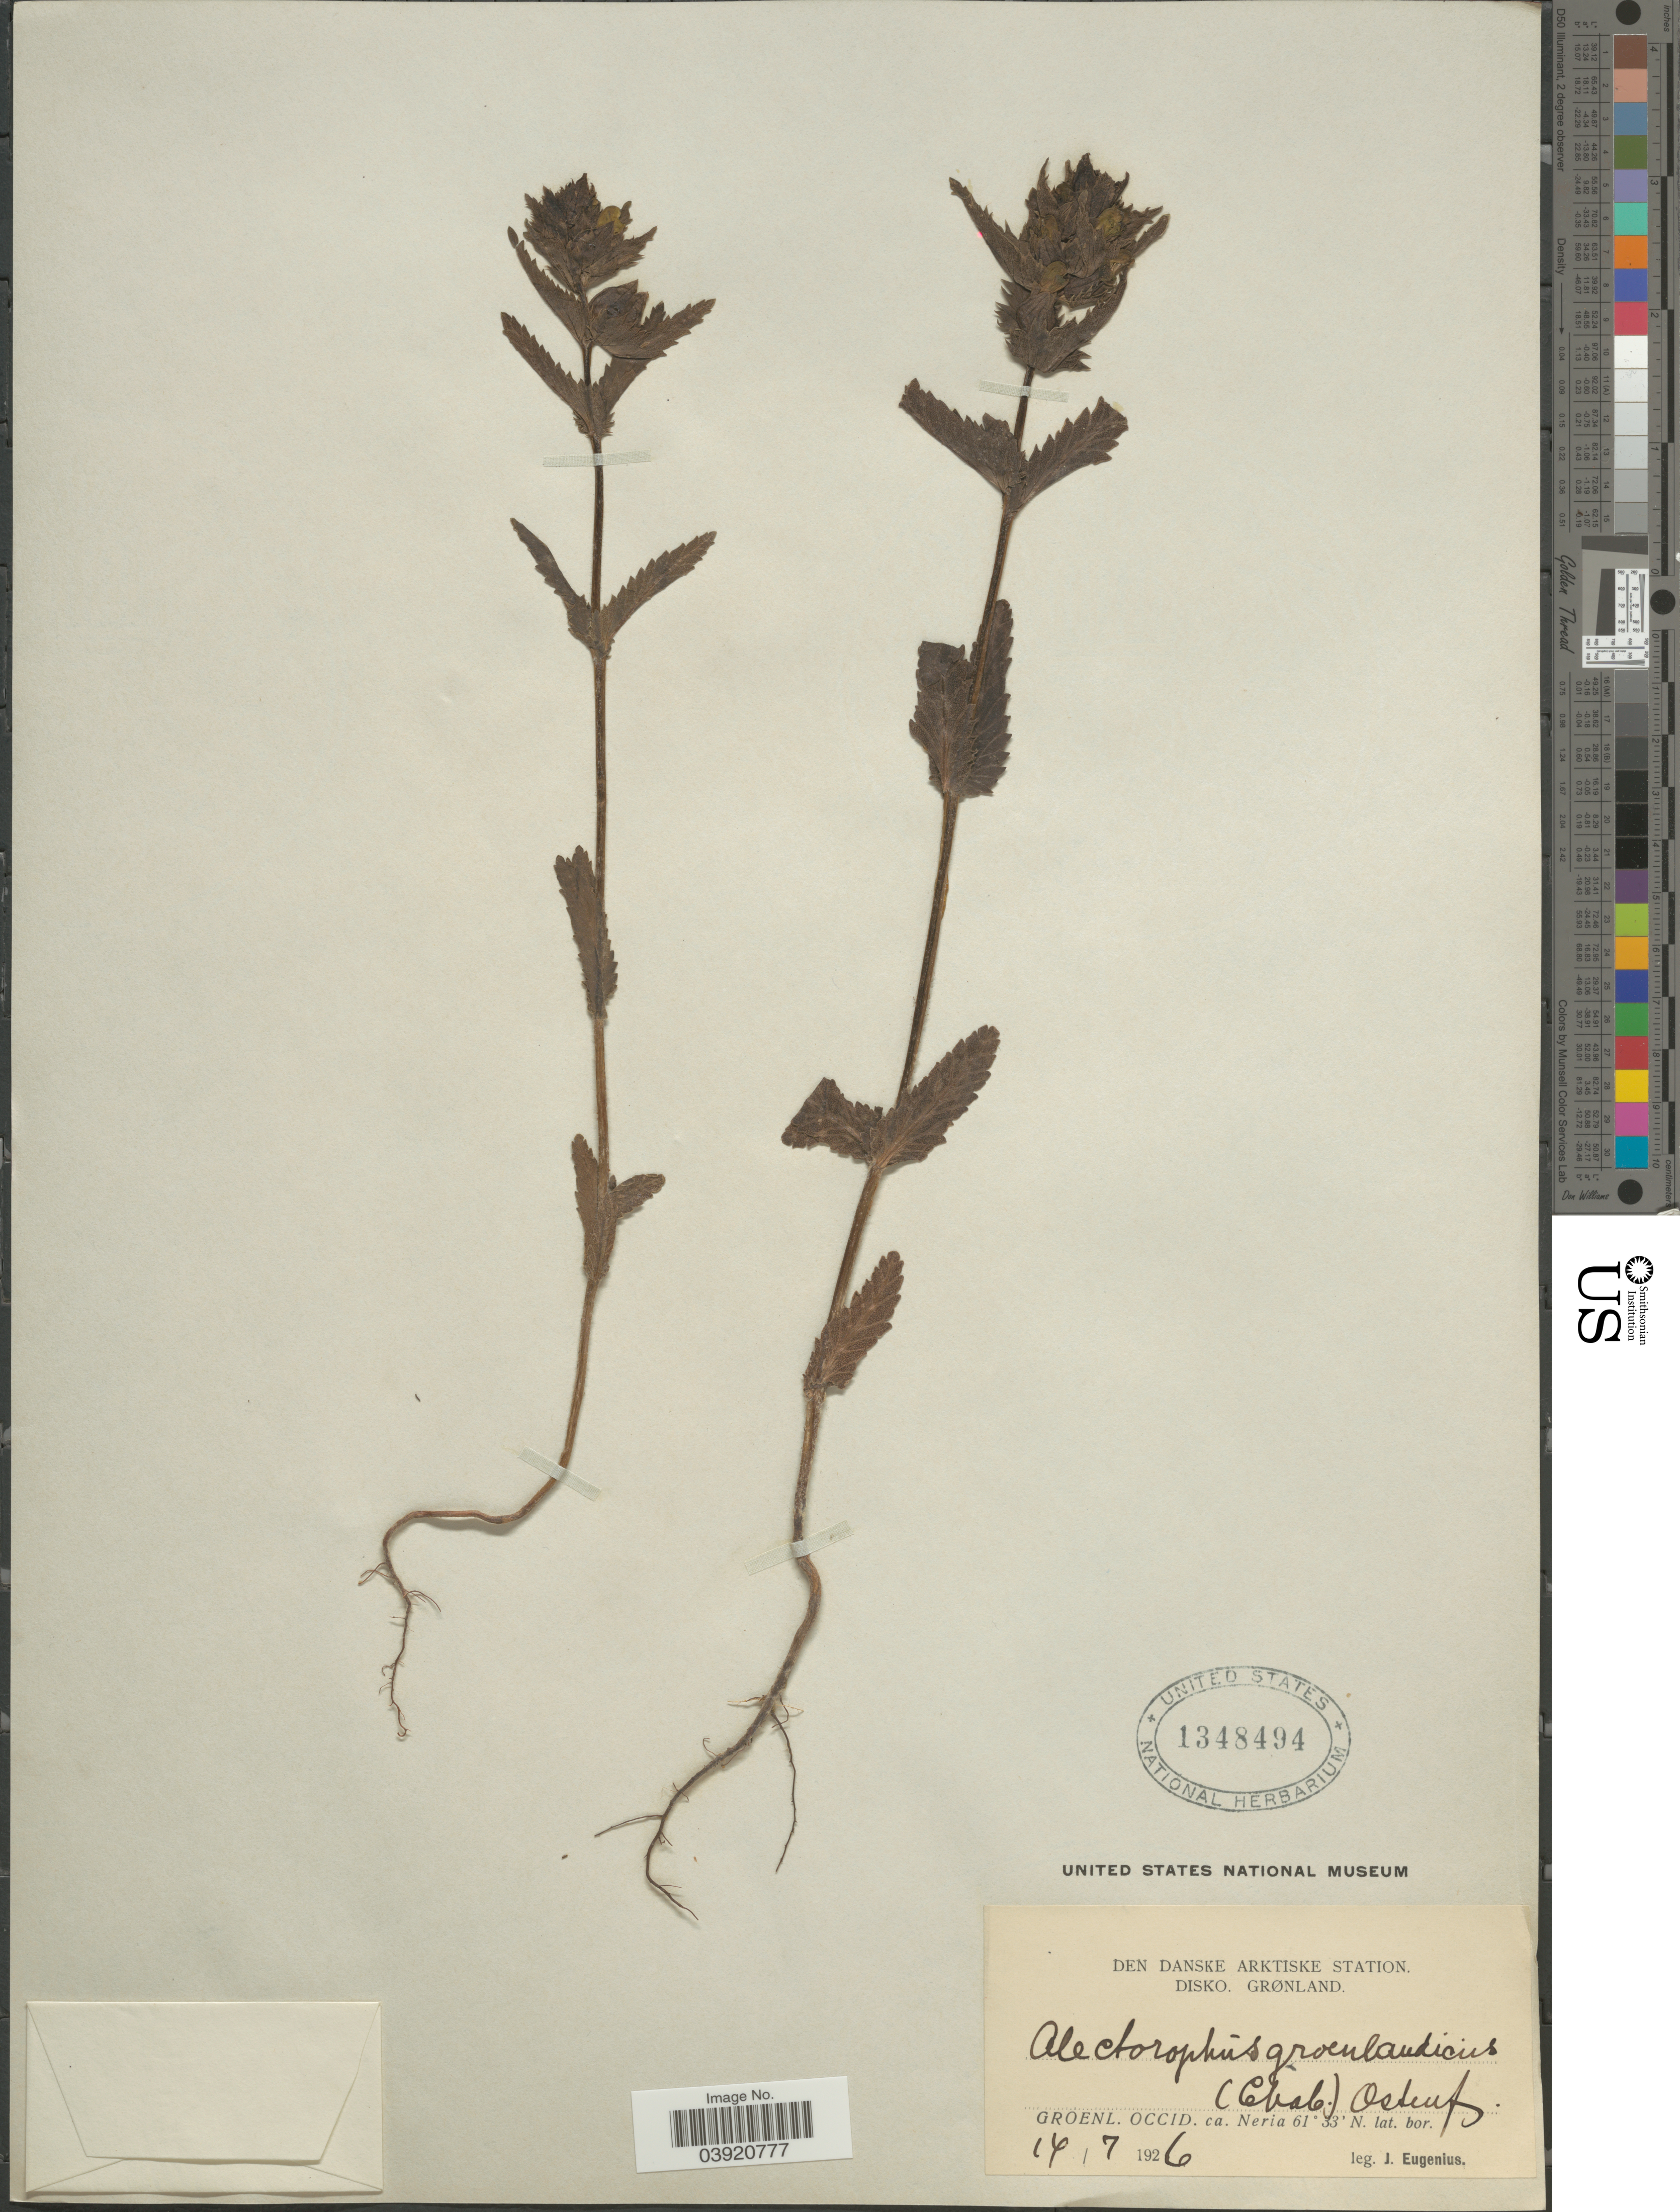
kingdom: Plantae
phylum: Tracheophyta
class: Magnoliopsida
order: Lamiales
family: Orobanchaceae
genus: Rhinanthus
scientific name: Rhinanthus groenlandicus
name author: Chabert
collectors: J. Eugenius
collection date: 1926-07-14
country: Greenland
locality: Den Danske Arktiske Station. Disoko. Grønland. Groenl. Occid. ca. Neria.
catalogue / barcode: US 1348494